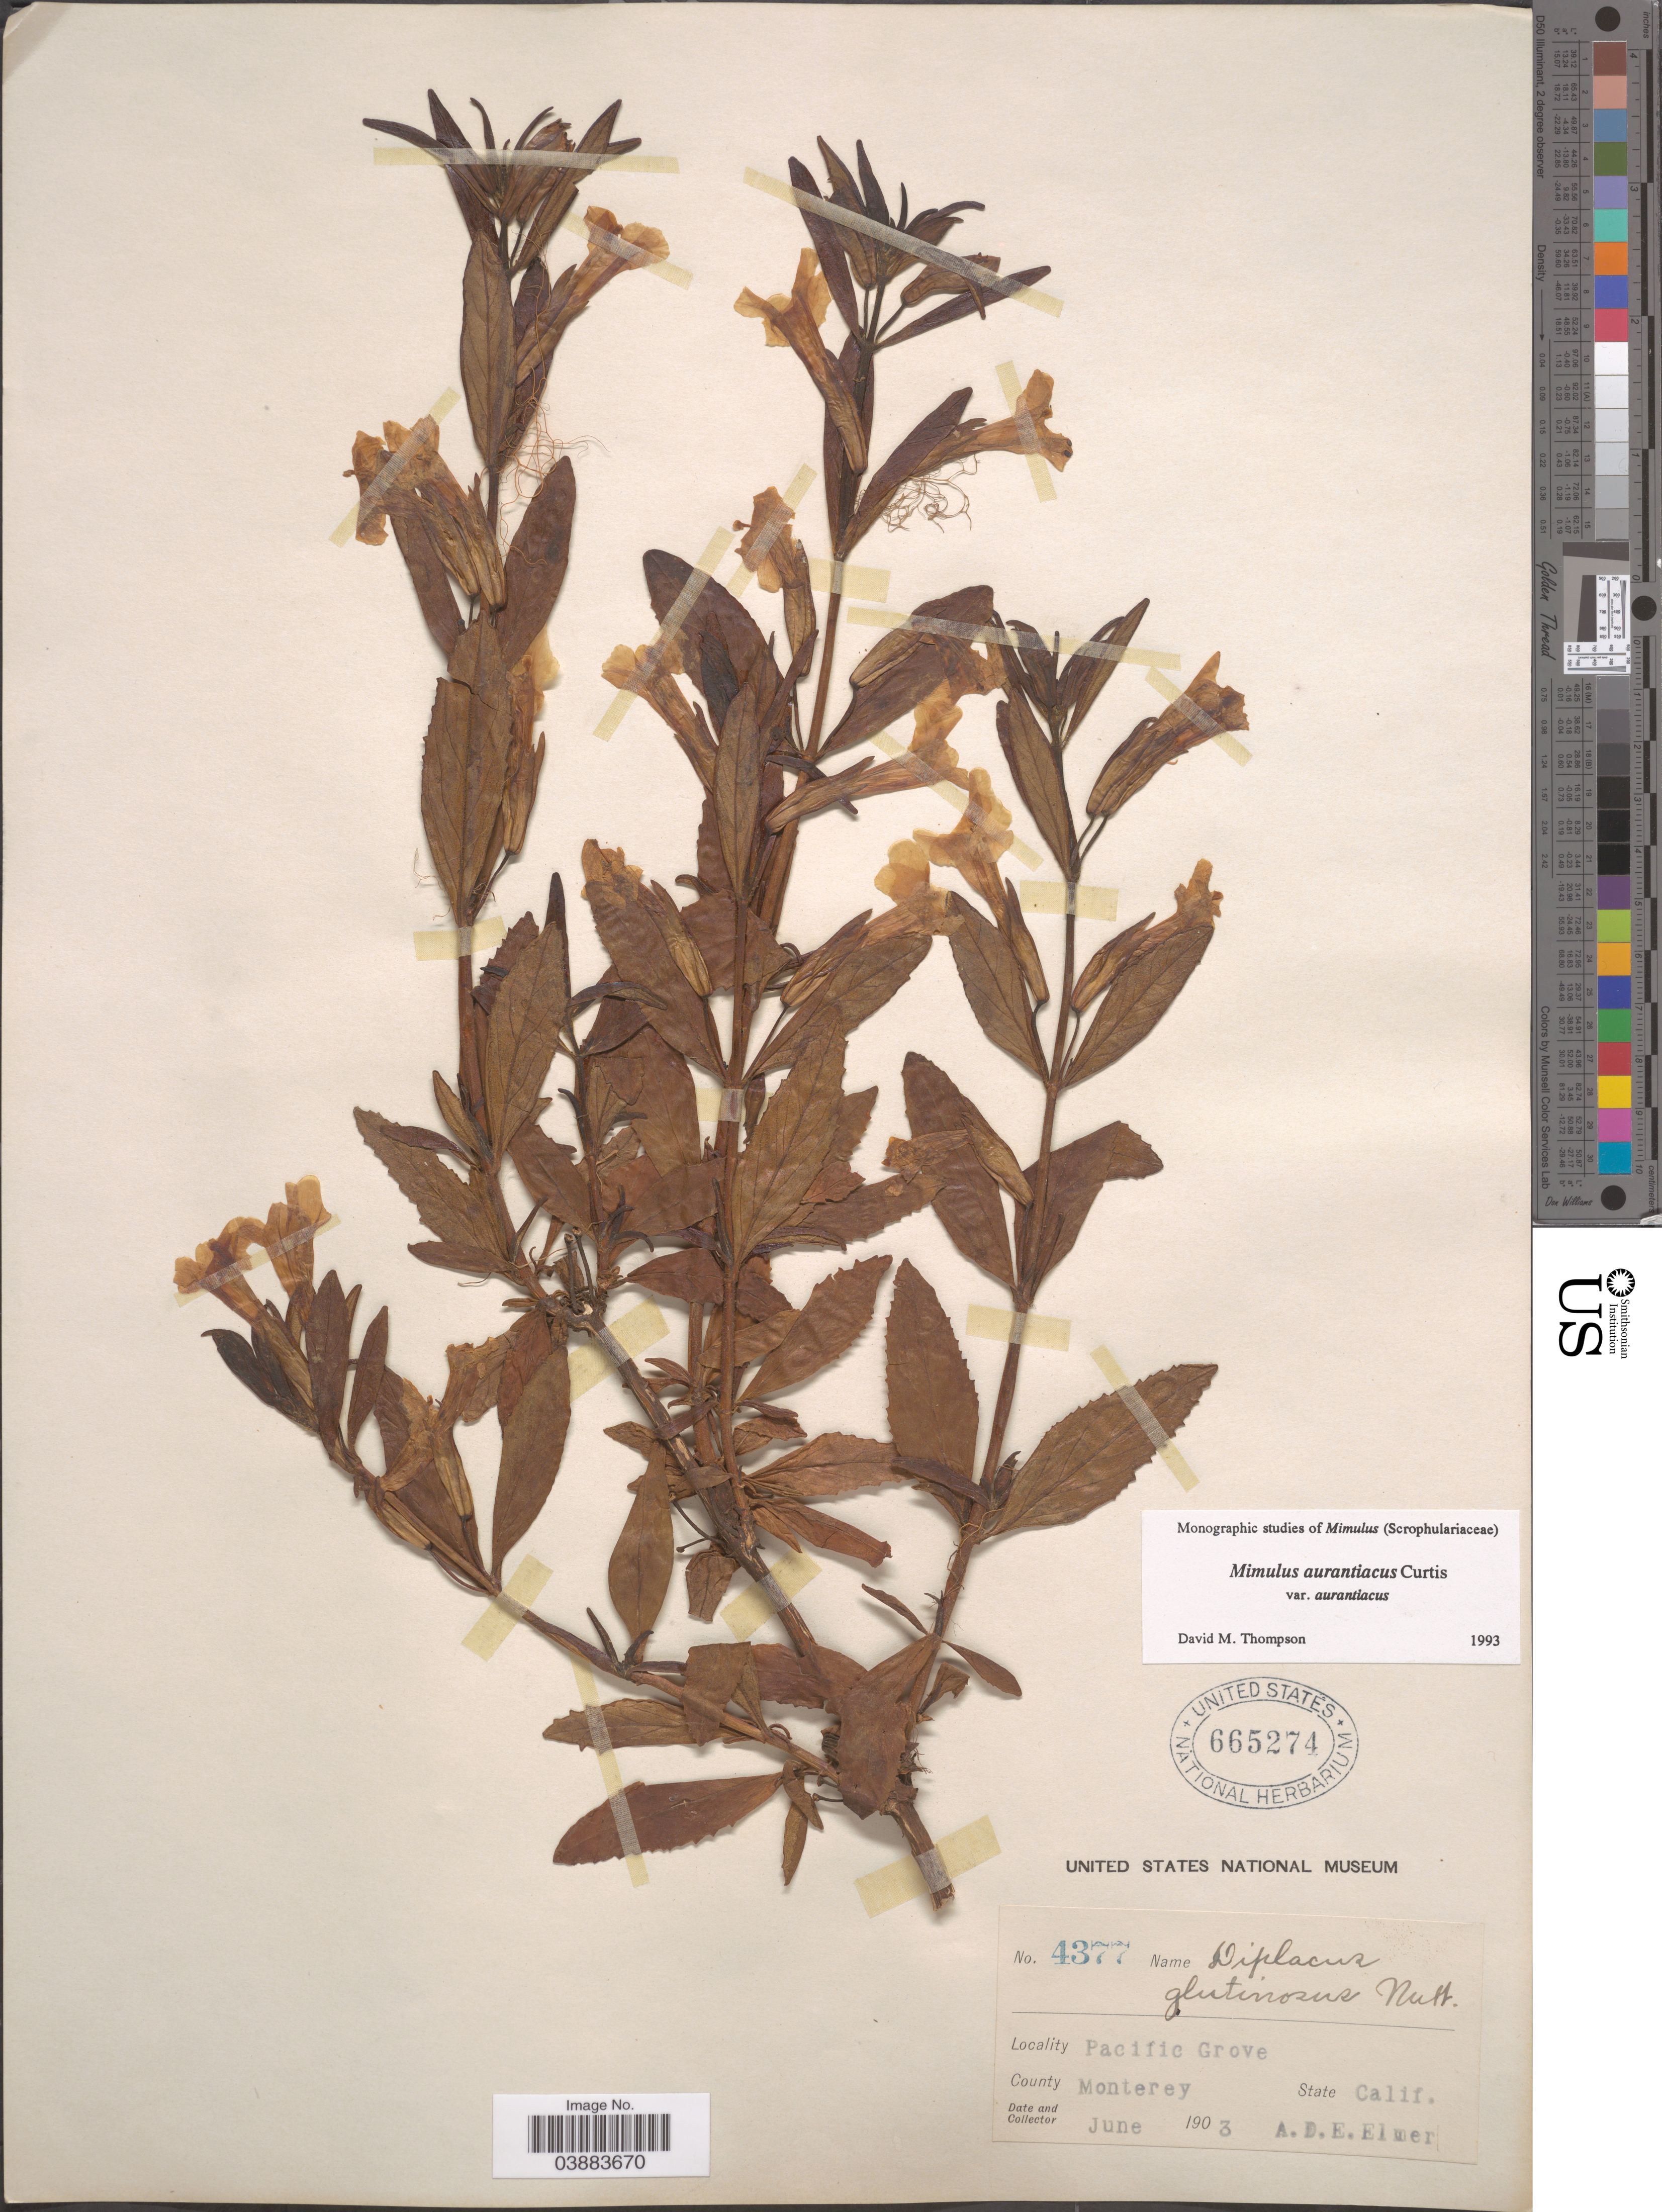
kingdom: Plantae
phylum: Tracheophyta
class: Magnoliopsida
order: Lamiales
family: Phrymaceae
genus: Diplacus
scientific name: Diplacus aurantiacus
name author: (Curtis) Jeps.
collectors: A. D. E. Elmer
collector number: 4377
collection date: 1903-06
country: United States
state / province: California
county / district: Monterey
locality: Pacific Grove. County Monterey.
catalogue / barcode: US 665274